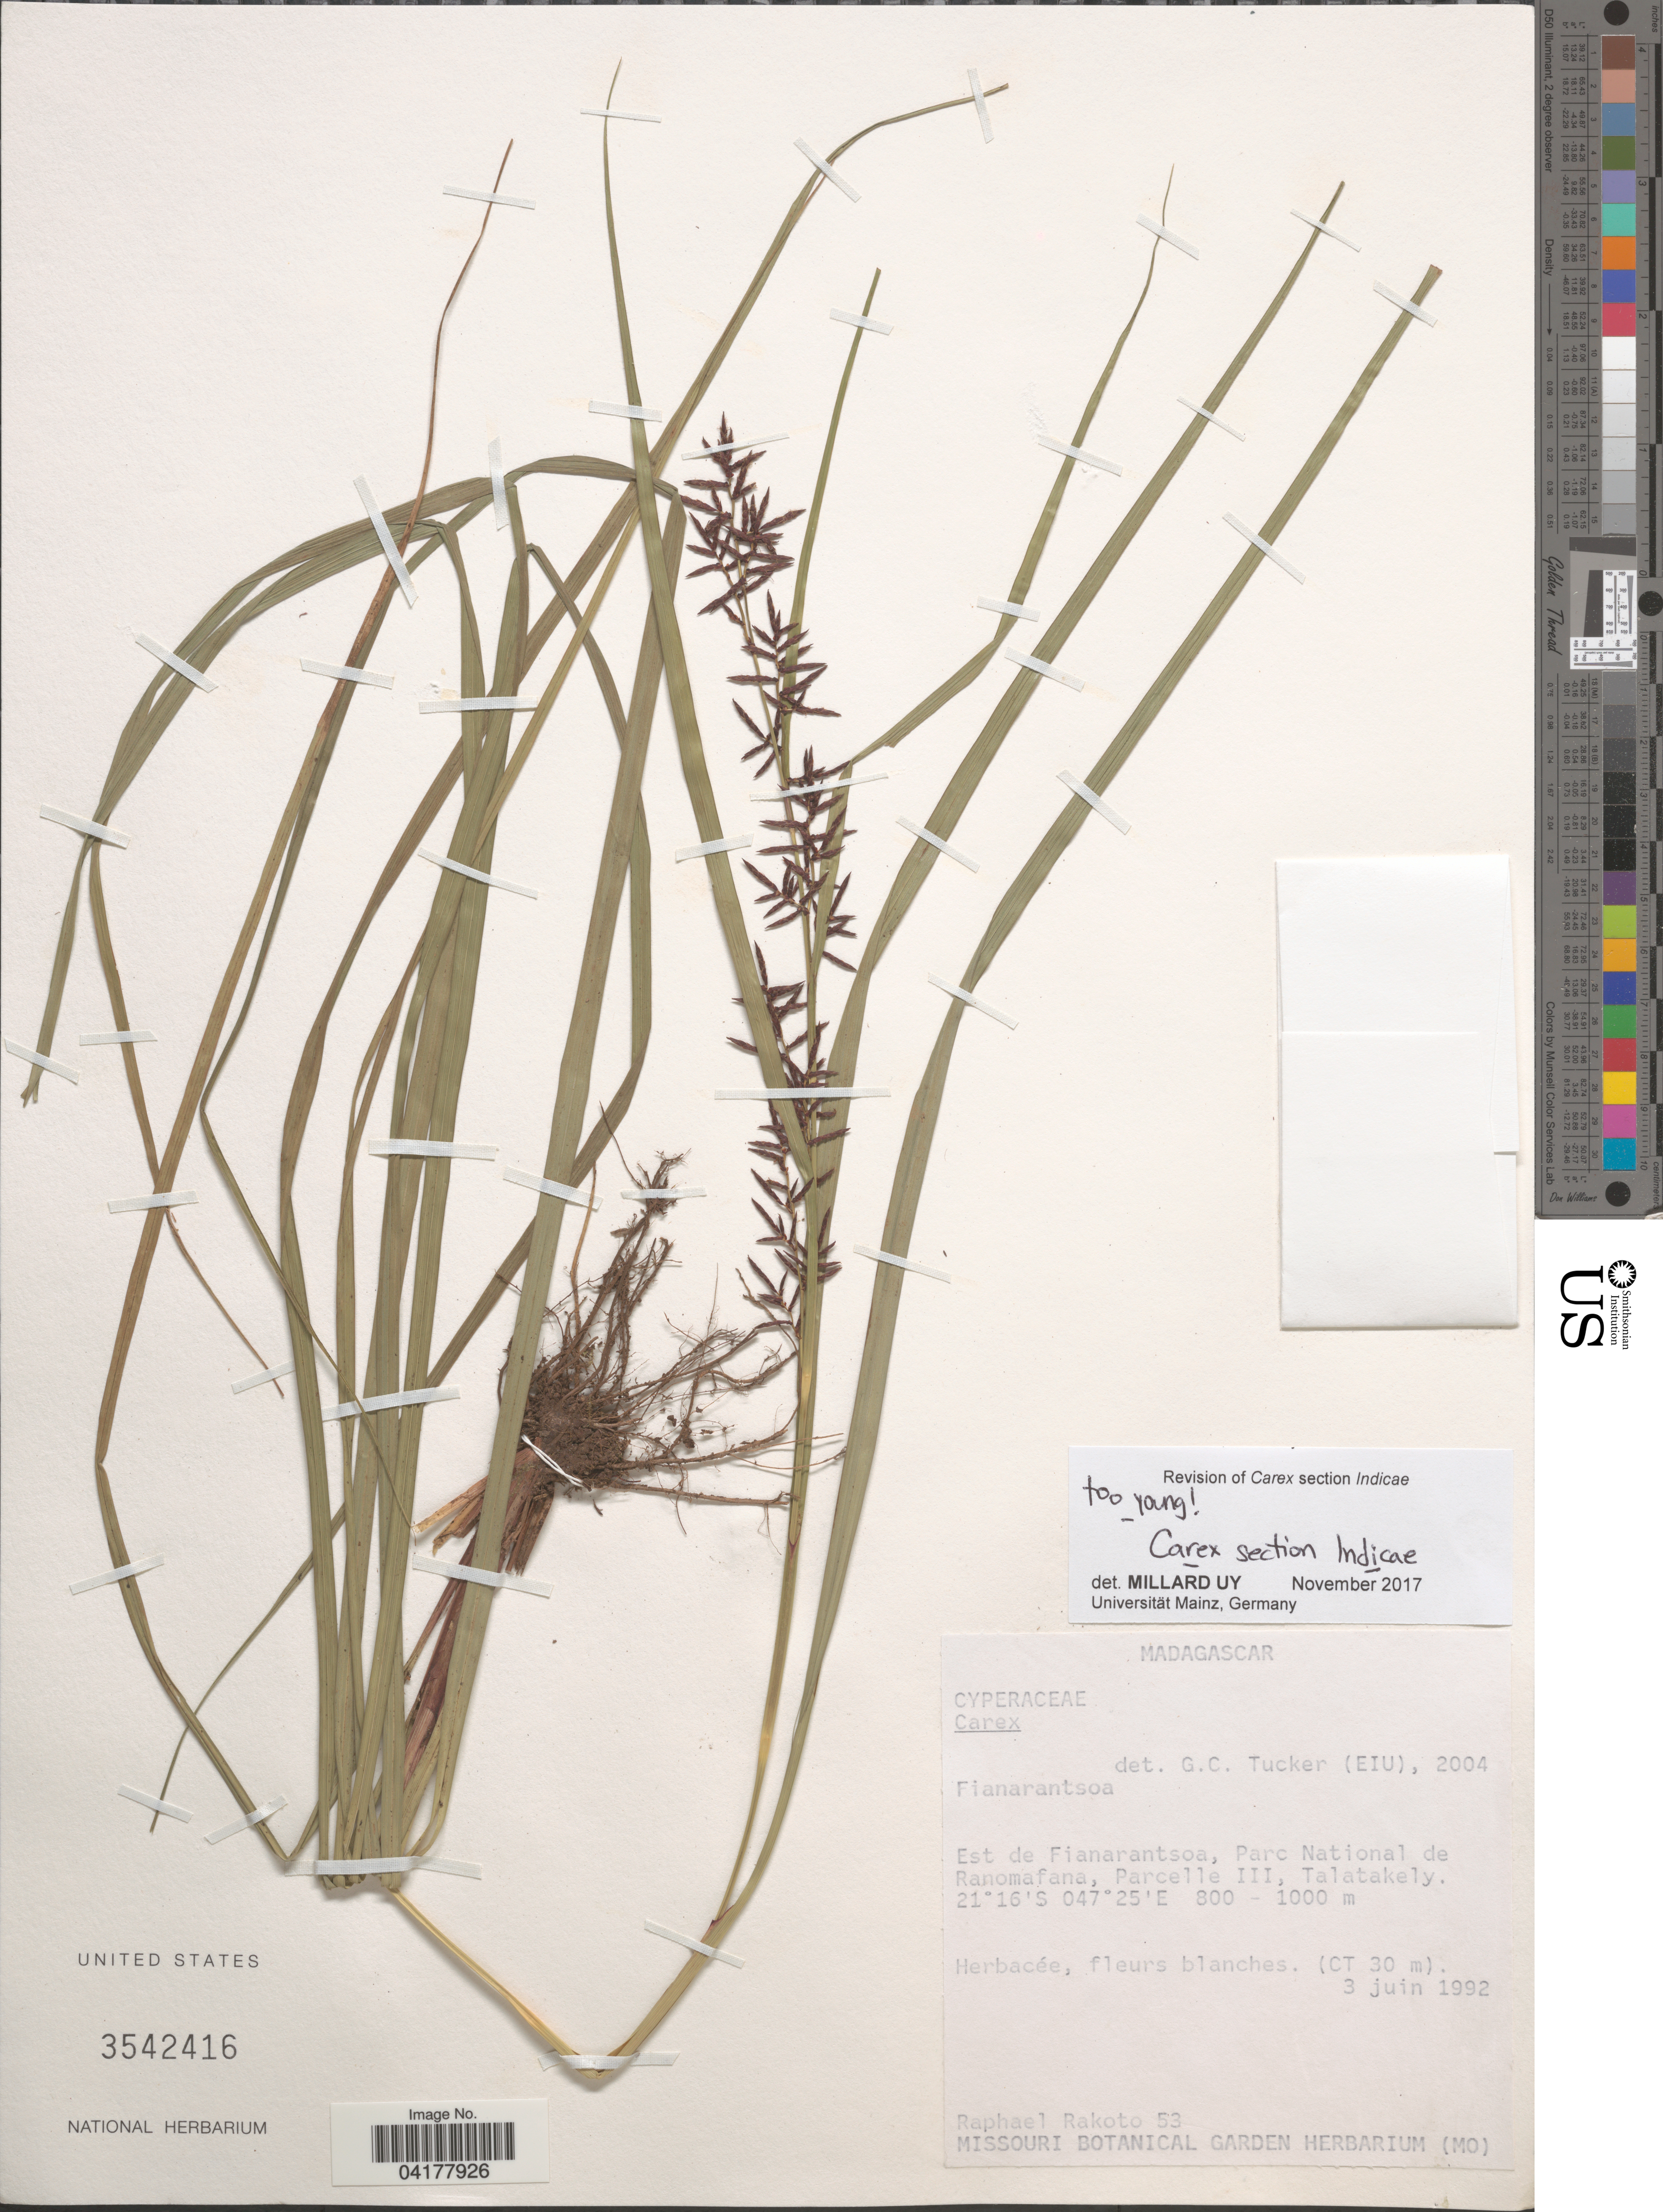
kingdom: Plantae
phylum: Tracheophyta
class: Liliopsida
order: Poales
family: Cyperaceae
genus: Carex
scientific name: Carex sp.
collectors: R. Rakoto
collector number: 53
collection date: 1992-06-03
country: Madagascar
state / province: Vatovavy Fitovinany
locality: Este de Fianarantsoa, Parc National de Ranomafana, Parcelle III, Talatakely.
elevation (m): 800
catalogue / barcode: US 3542416